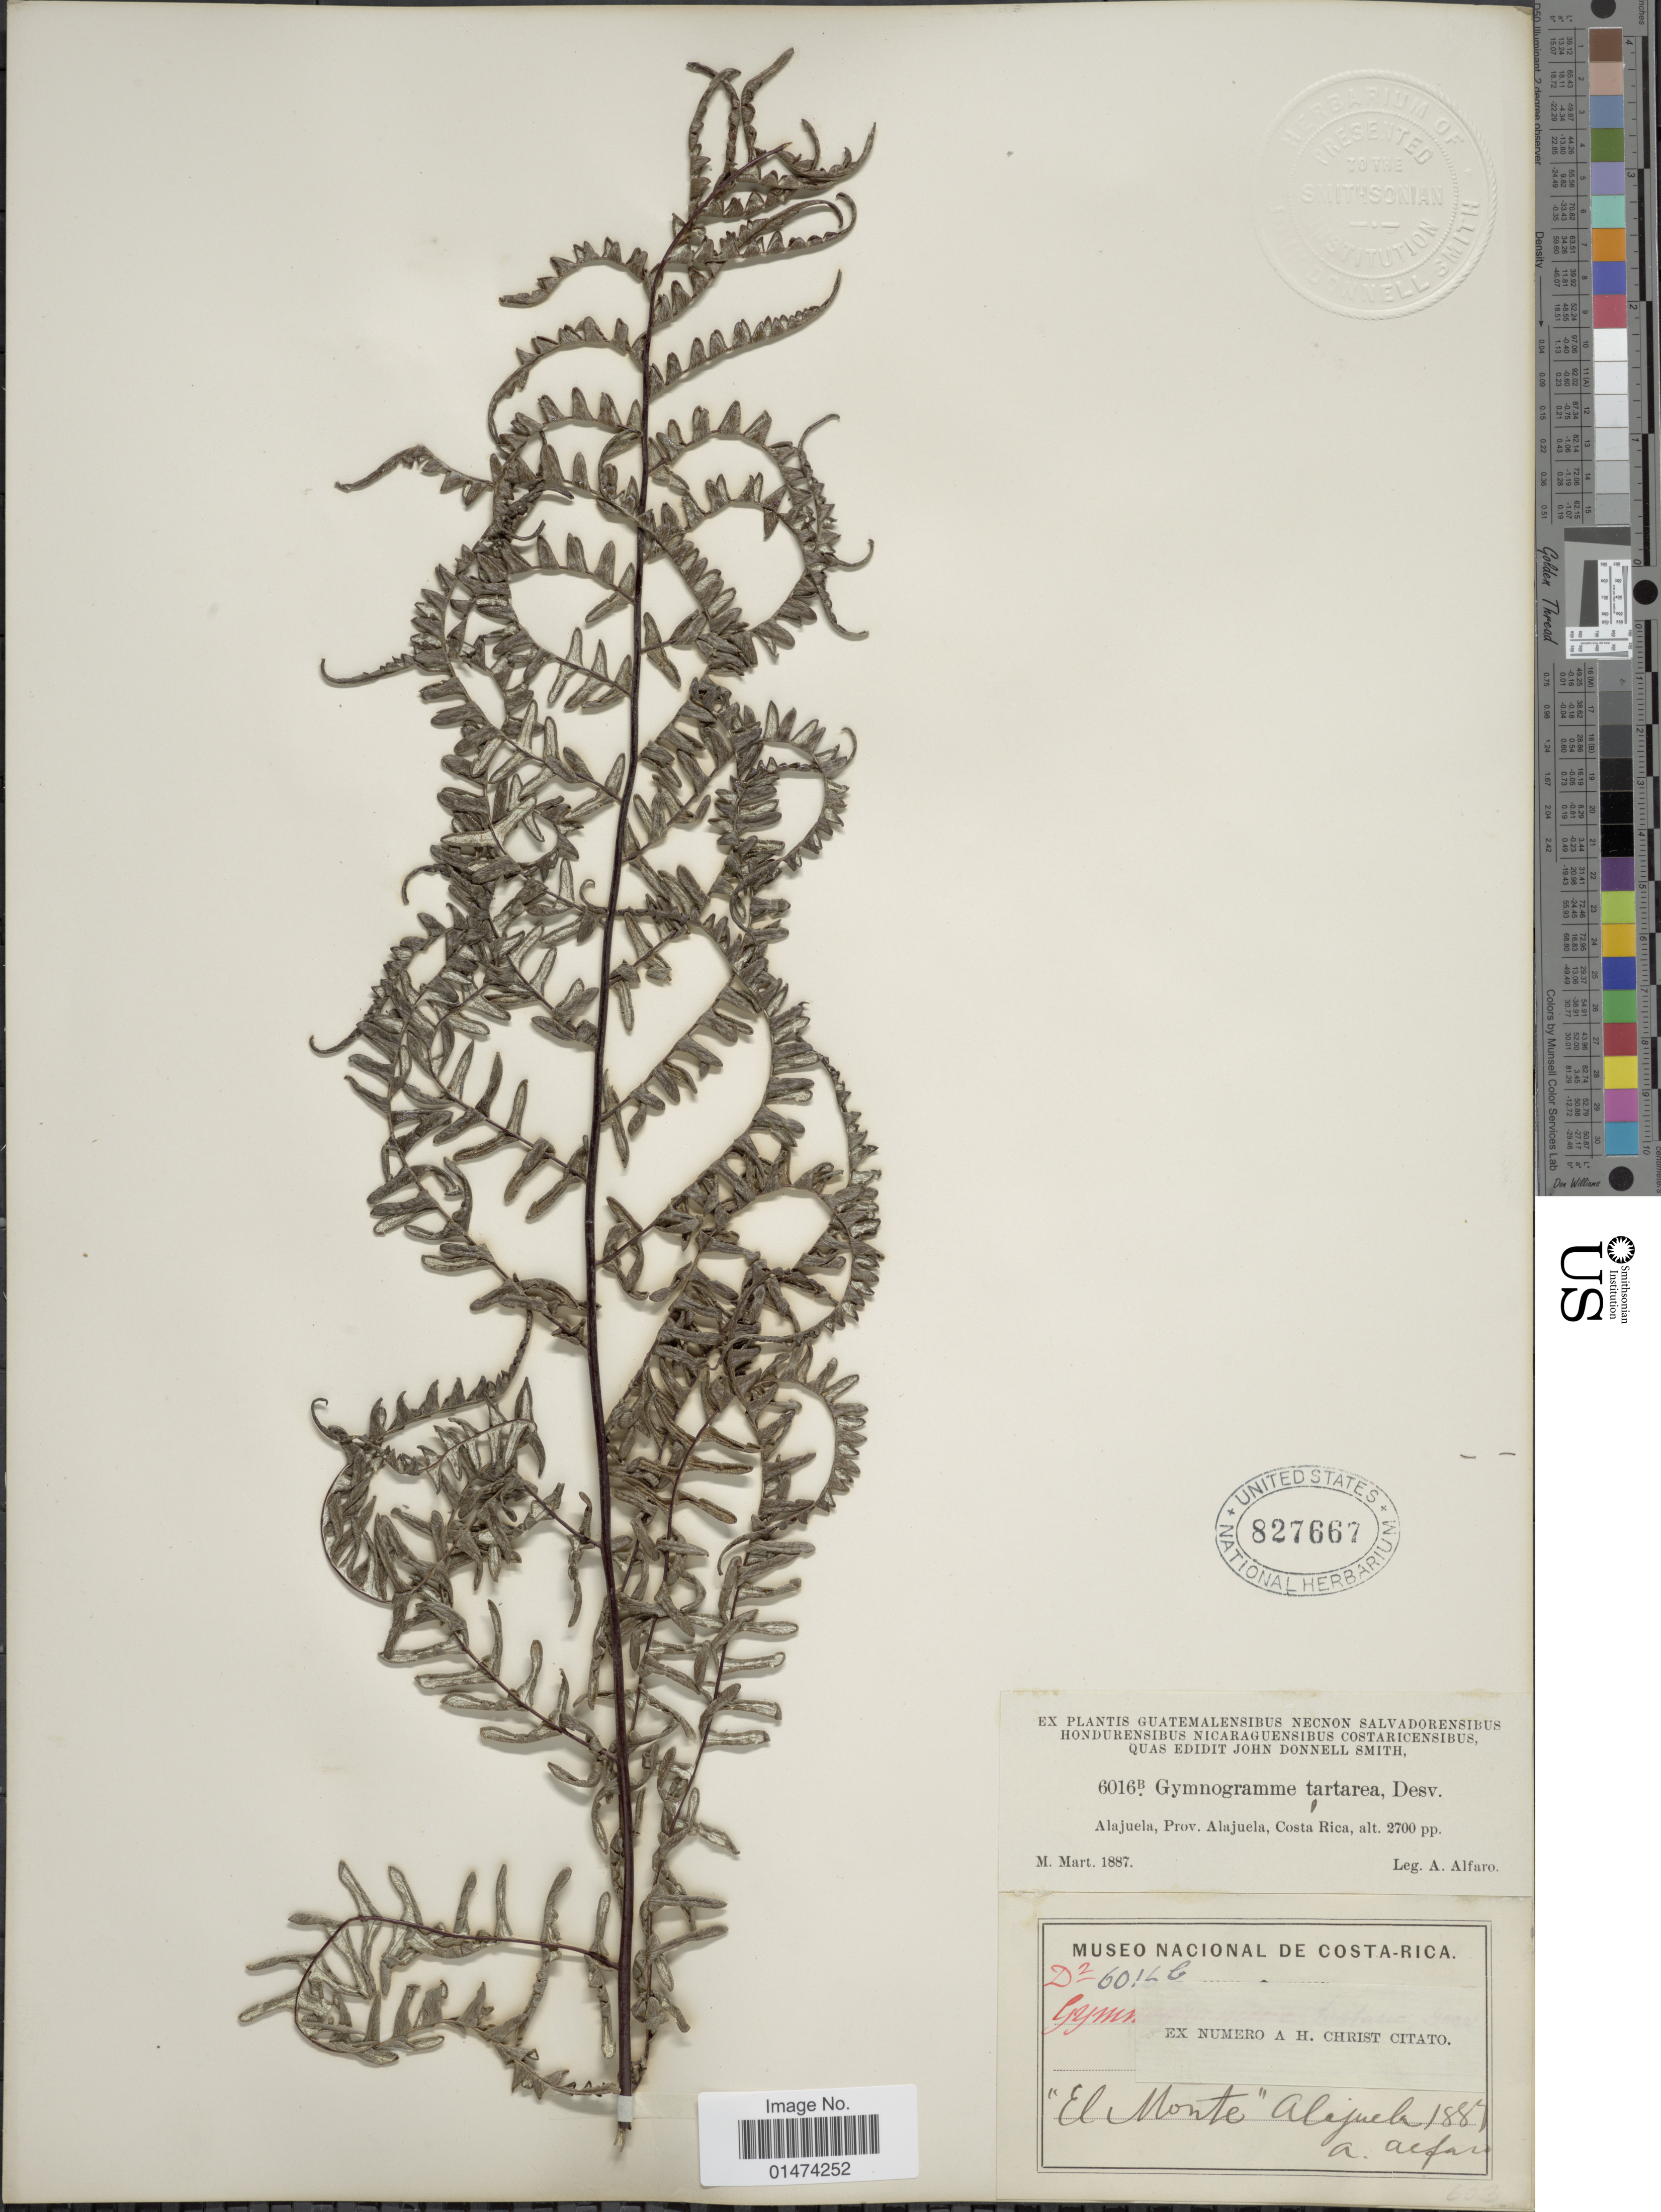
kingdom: Plantae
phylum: Tracheophyta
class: Polypodiopsida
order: Polypodiales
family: Pteridaceae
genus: Pityrogramma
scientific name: Pityrogramma tartarea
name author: (Cav.) Maxon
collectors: A. Alfaro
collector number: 6016B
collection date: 1887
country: Costa Rica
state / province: Alajuela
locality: El Monte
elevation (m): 823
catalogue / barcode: US 827667